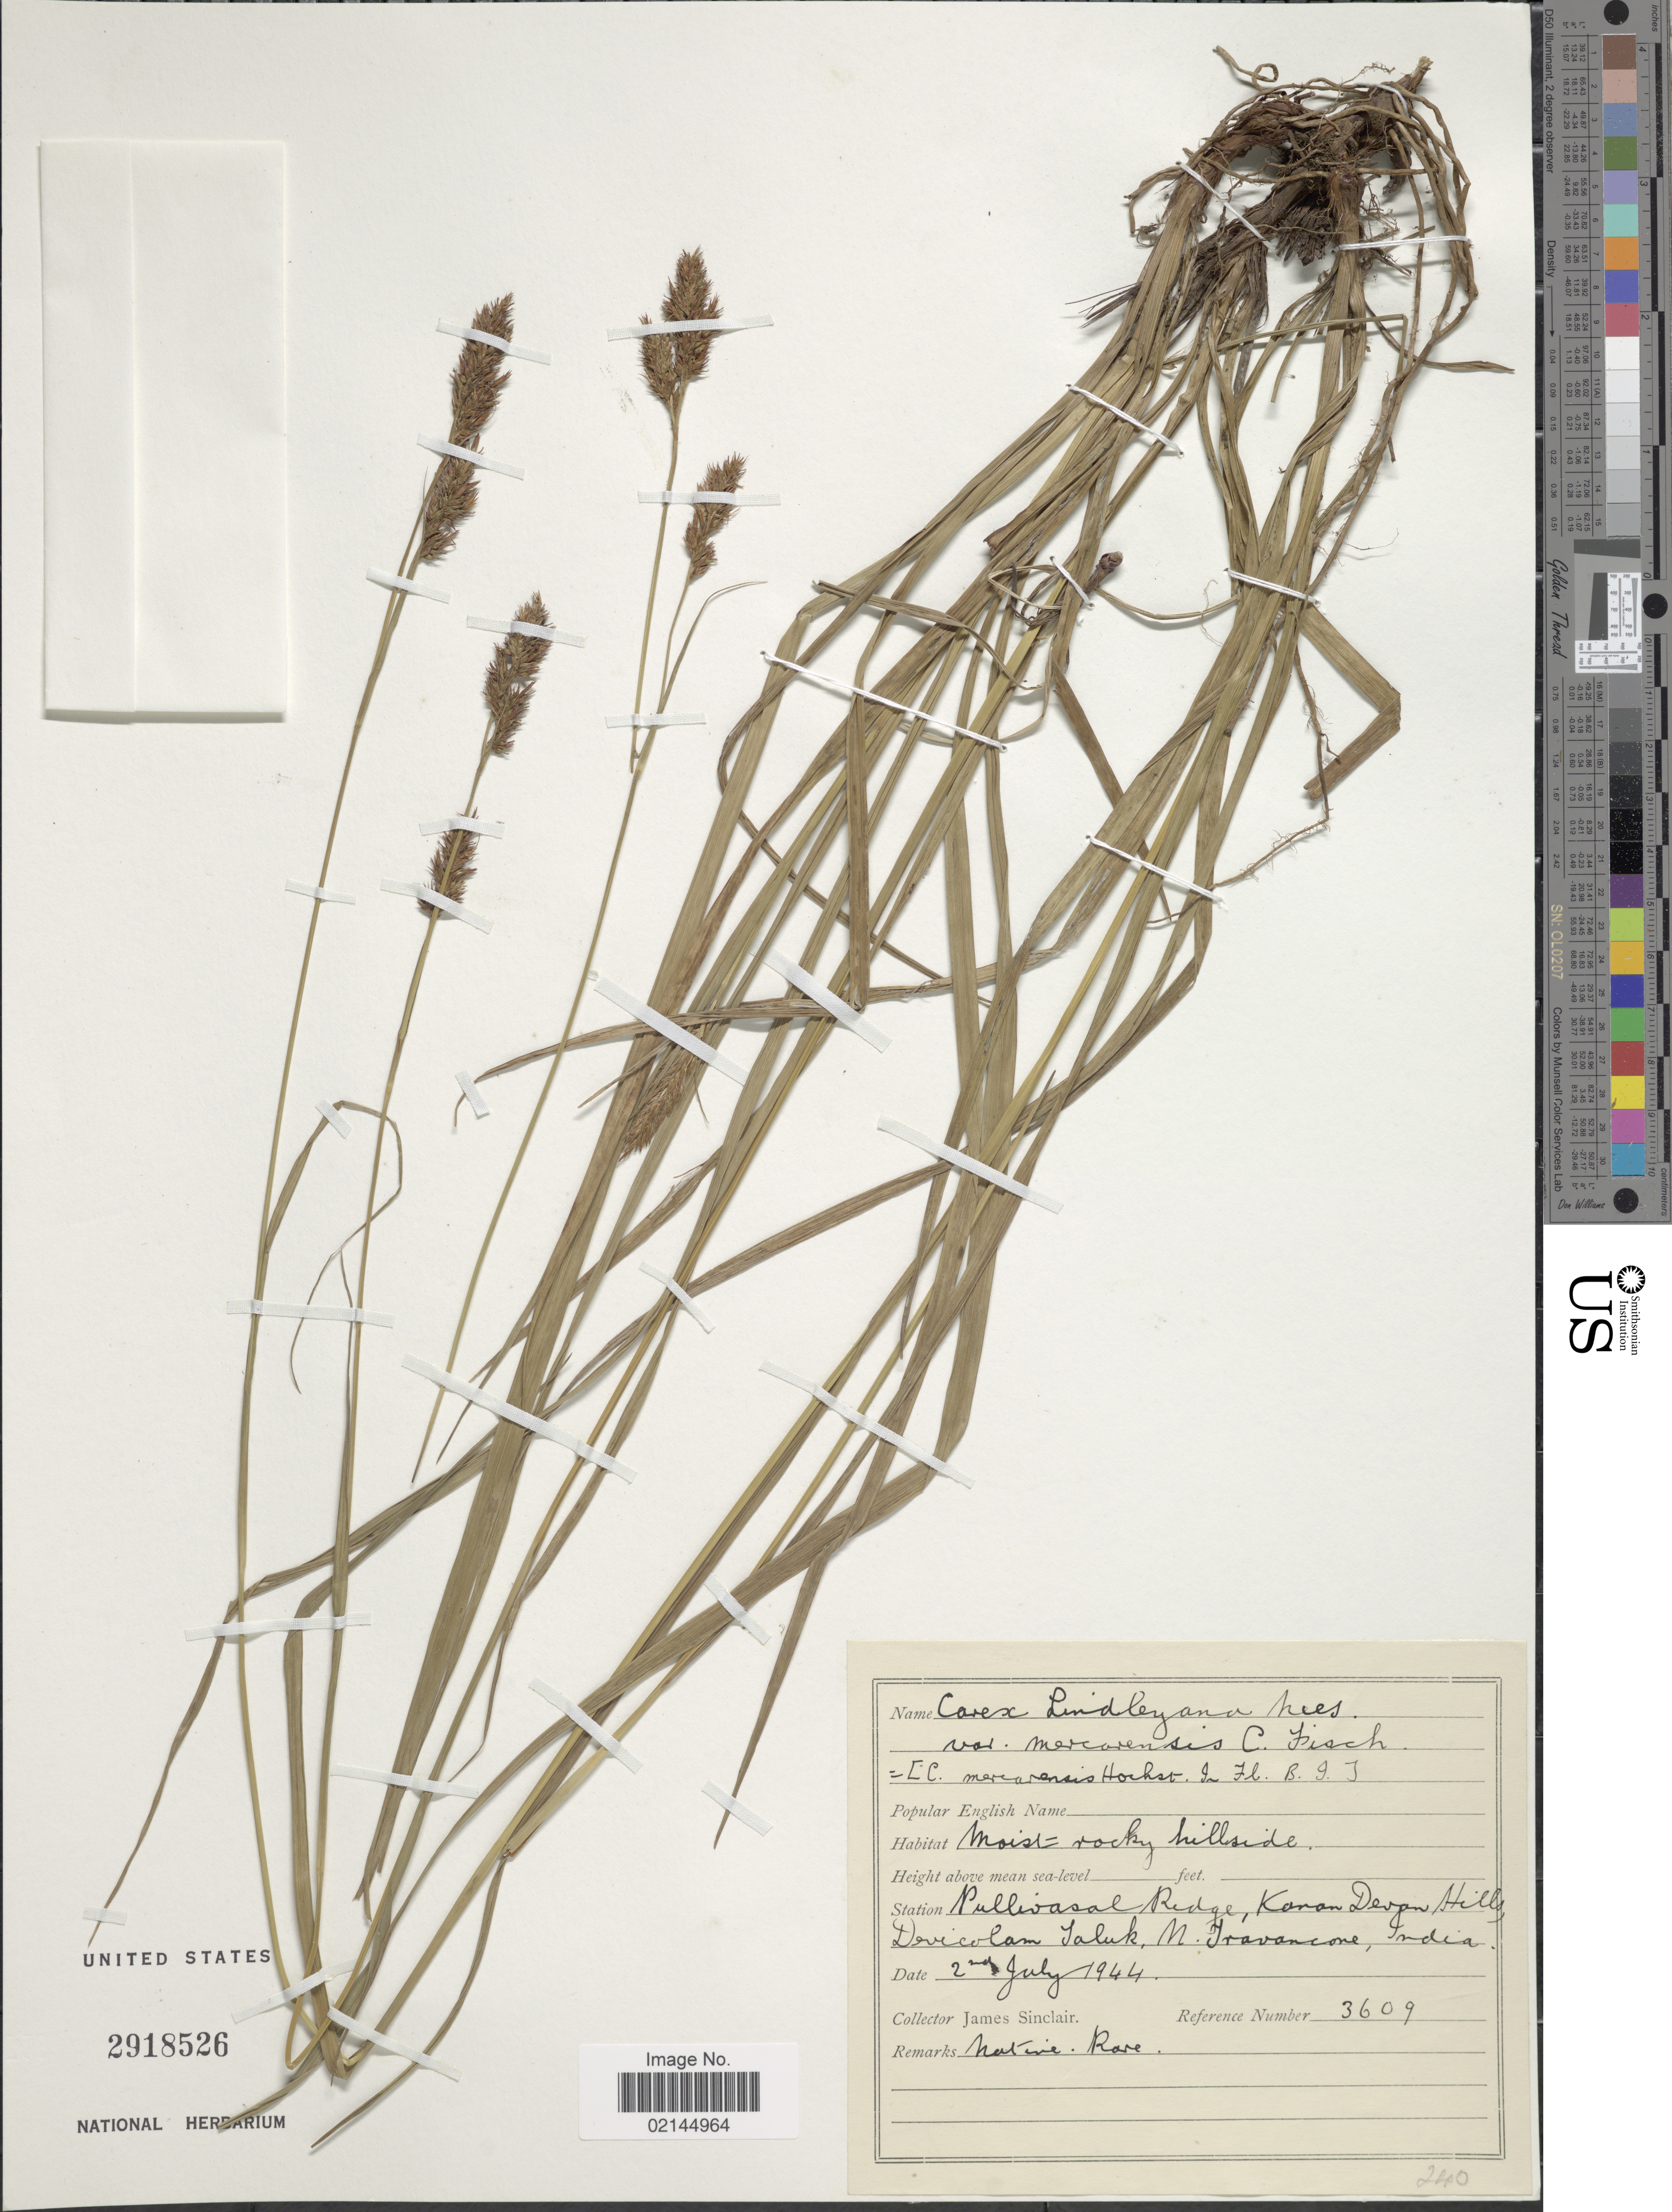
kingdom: Plantae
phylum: Tracheophyta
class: Liliopsida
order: Poales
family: Cyperaceae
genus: Carex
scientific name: Carex lindleyana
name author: Nees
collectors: J. Sinclair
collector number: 3609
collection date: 1944-07-02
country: India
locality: Pullivasal Ridge Kenan Devan Hills, Devicolam Taluk, N. Travancore.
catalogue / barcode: US 2918526